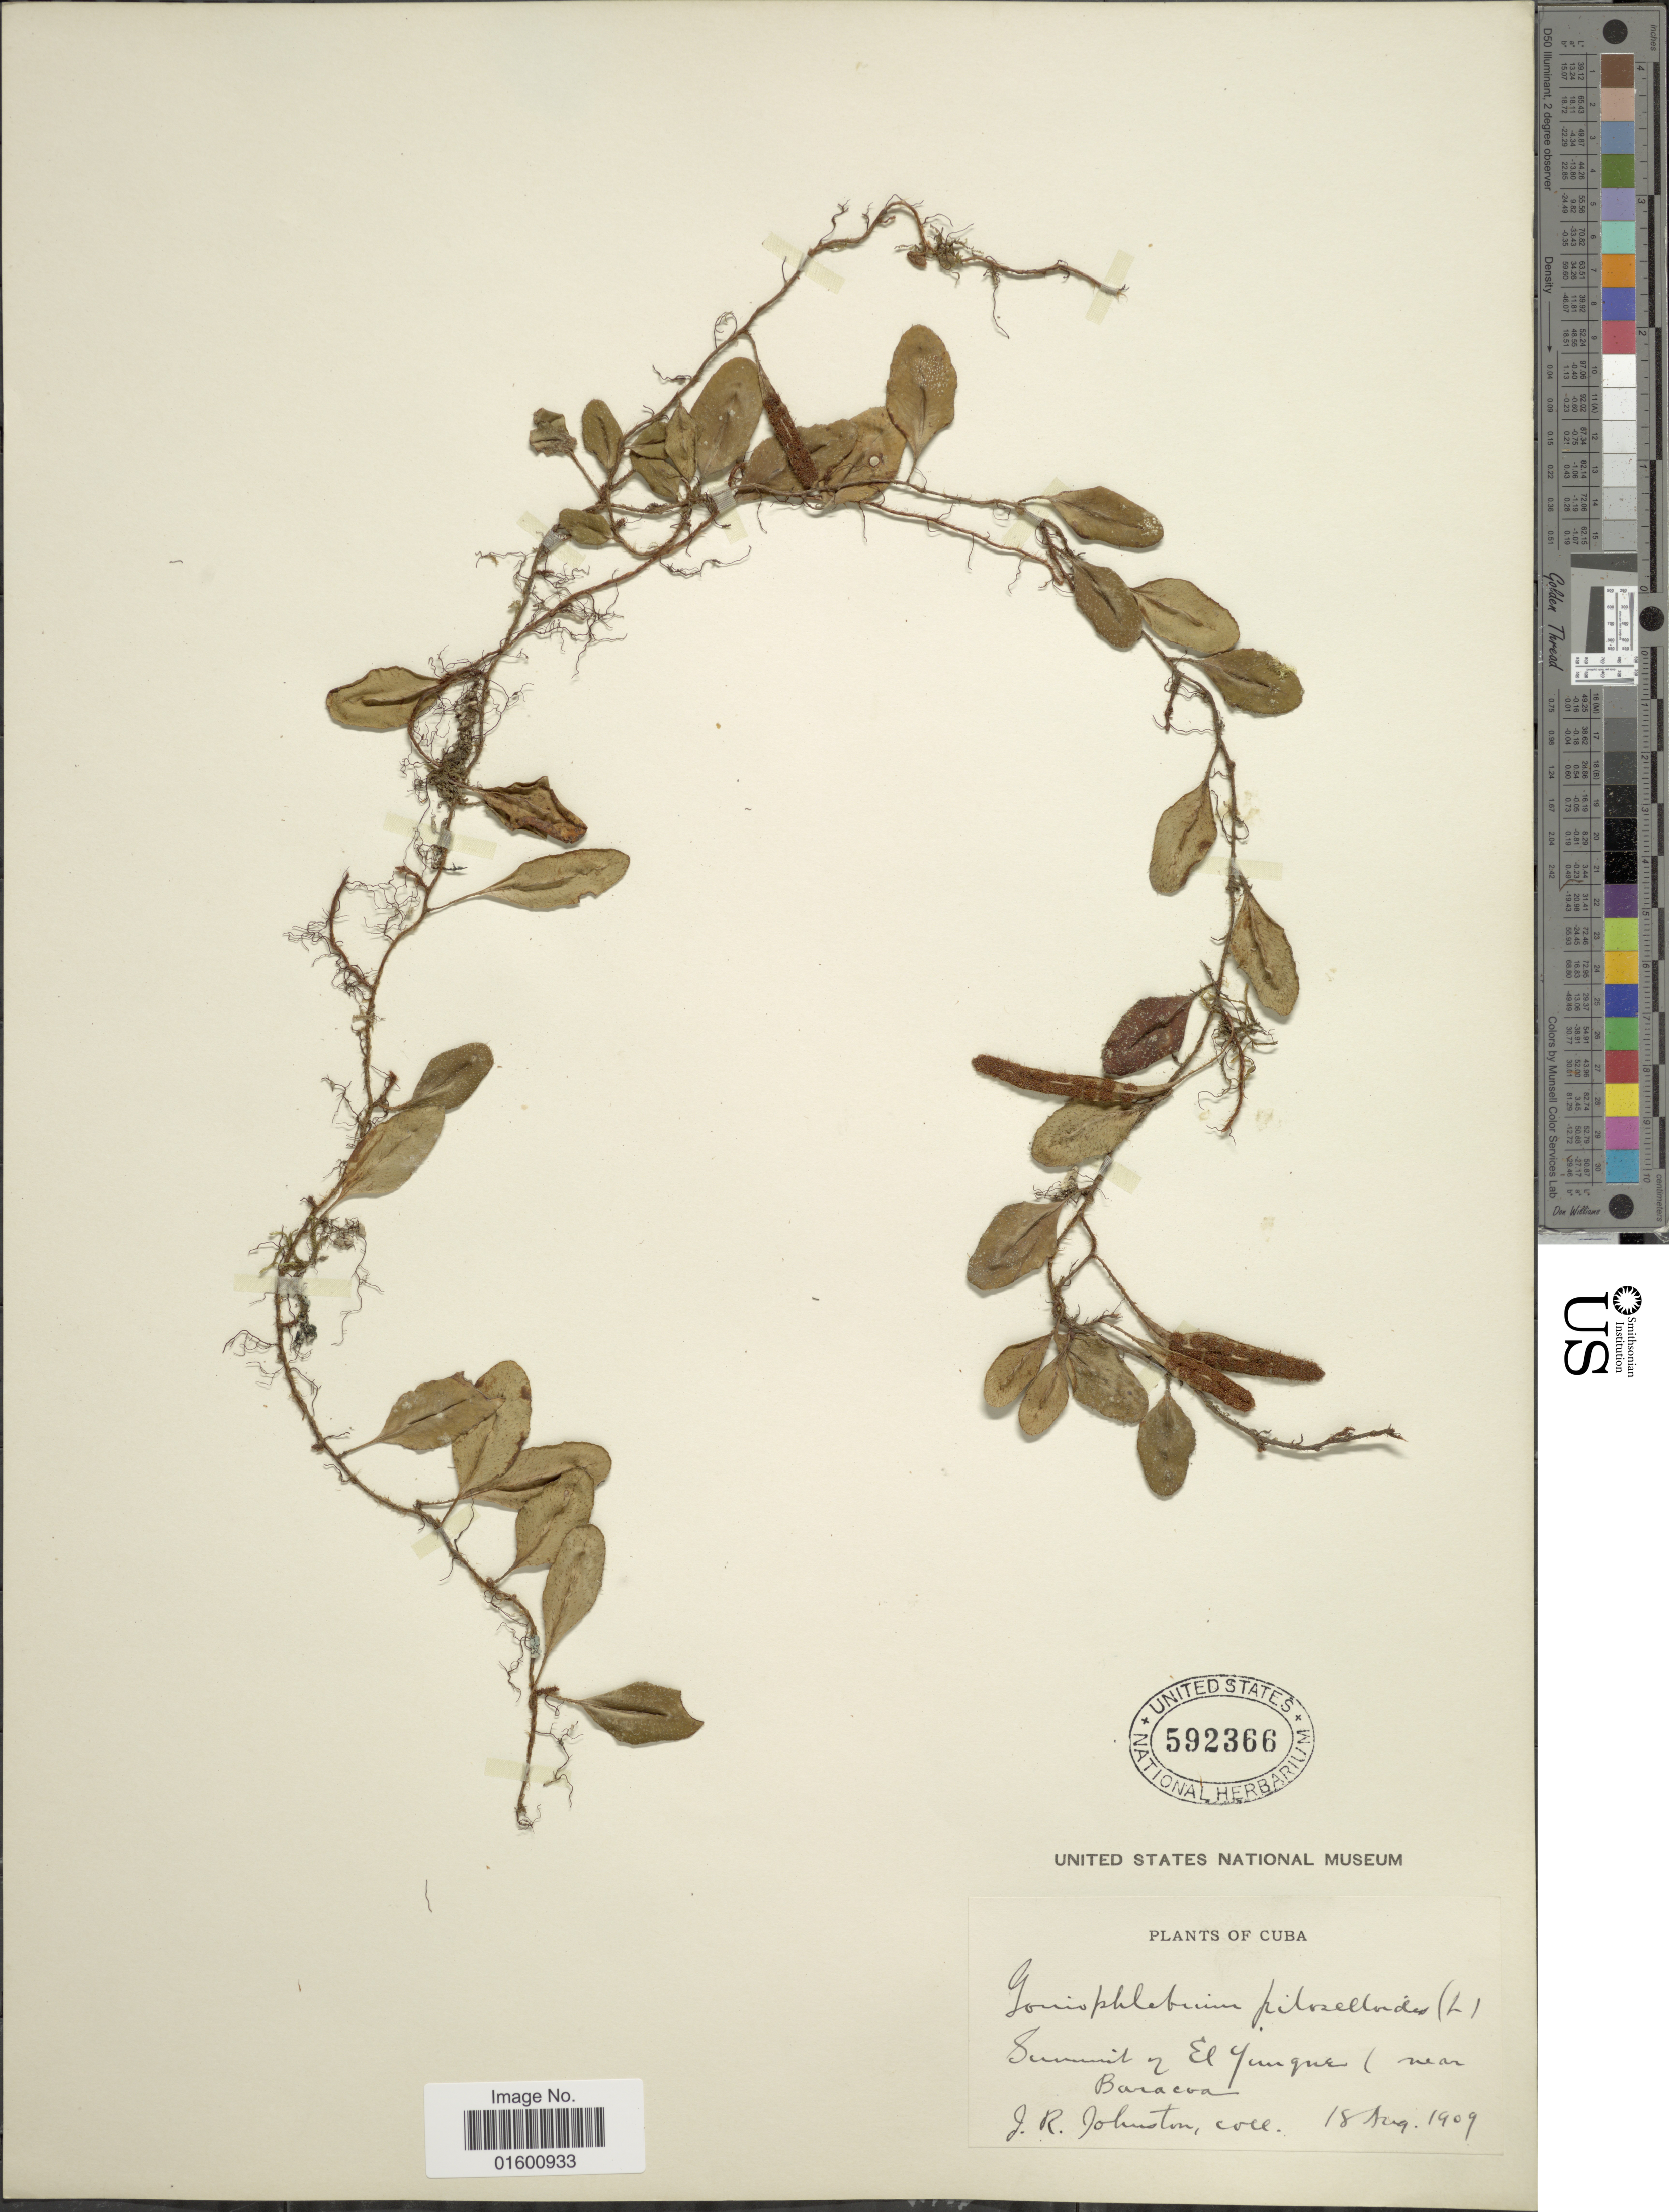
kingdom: Plantae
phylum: Tracheophyta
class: Polypodiopsida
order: Polypodiales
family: Polypodiaceae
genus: Microgramma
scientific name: Microgramma piloselloides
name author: (L.) Copel.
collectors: J. Johnston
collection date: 1909-08-18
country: Cuba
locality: Summit of El Yunque (near Baracoa)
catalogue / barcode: US 592366